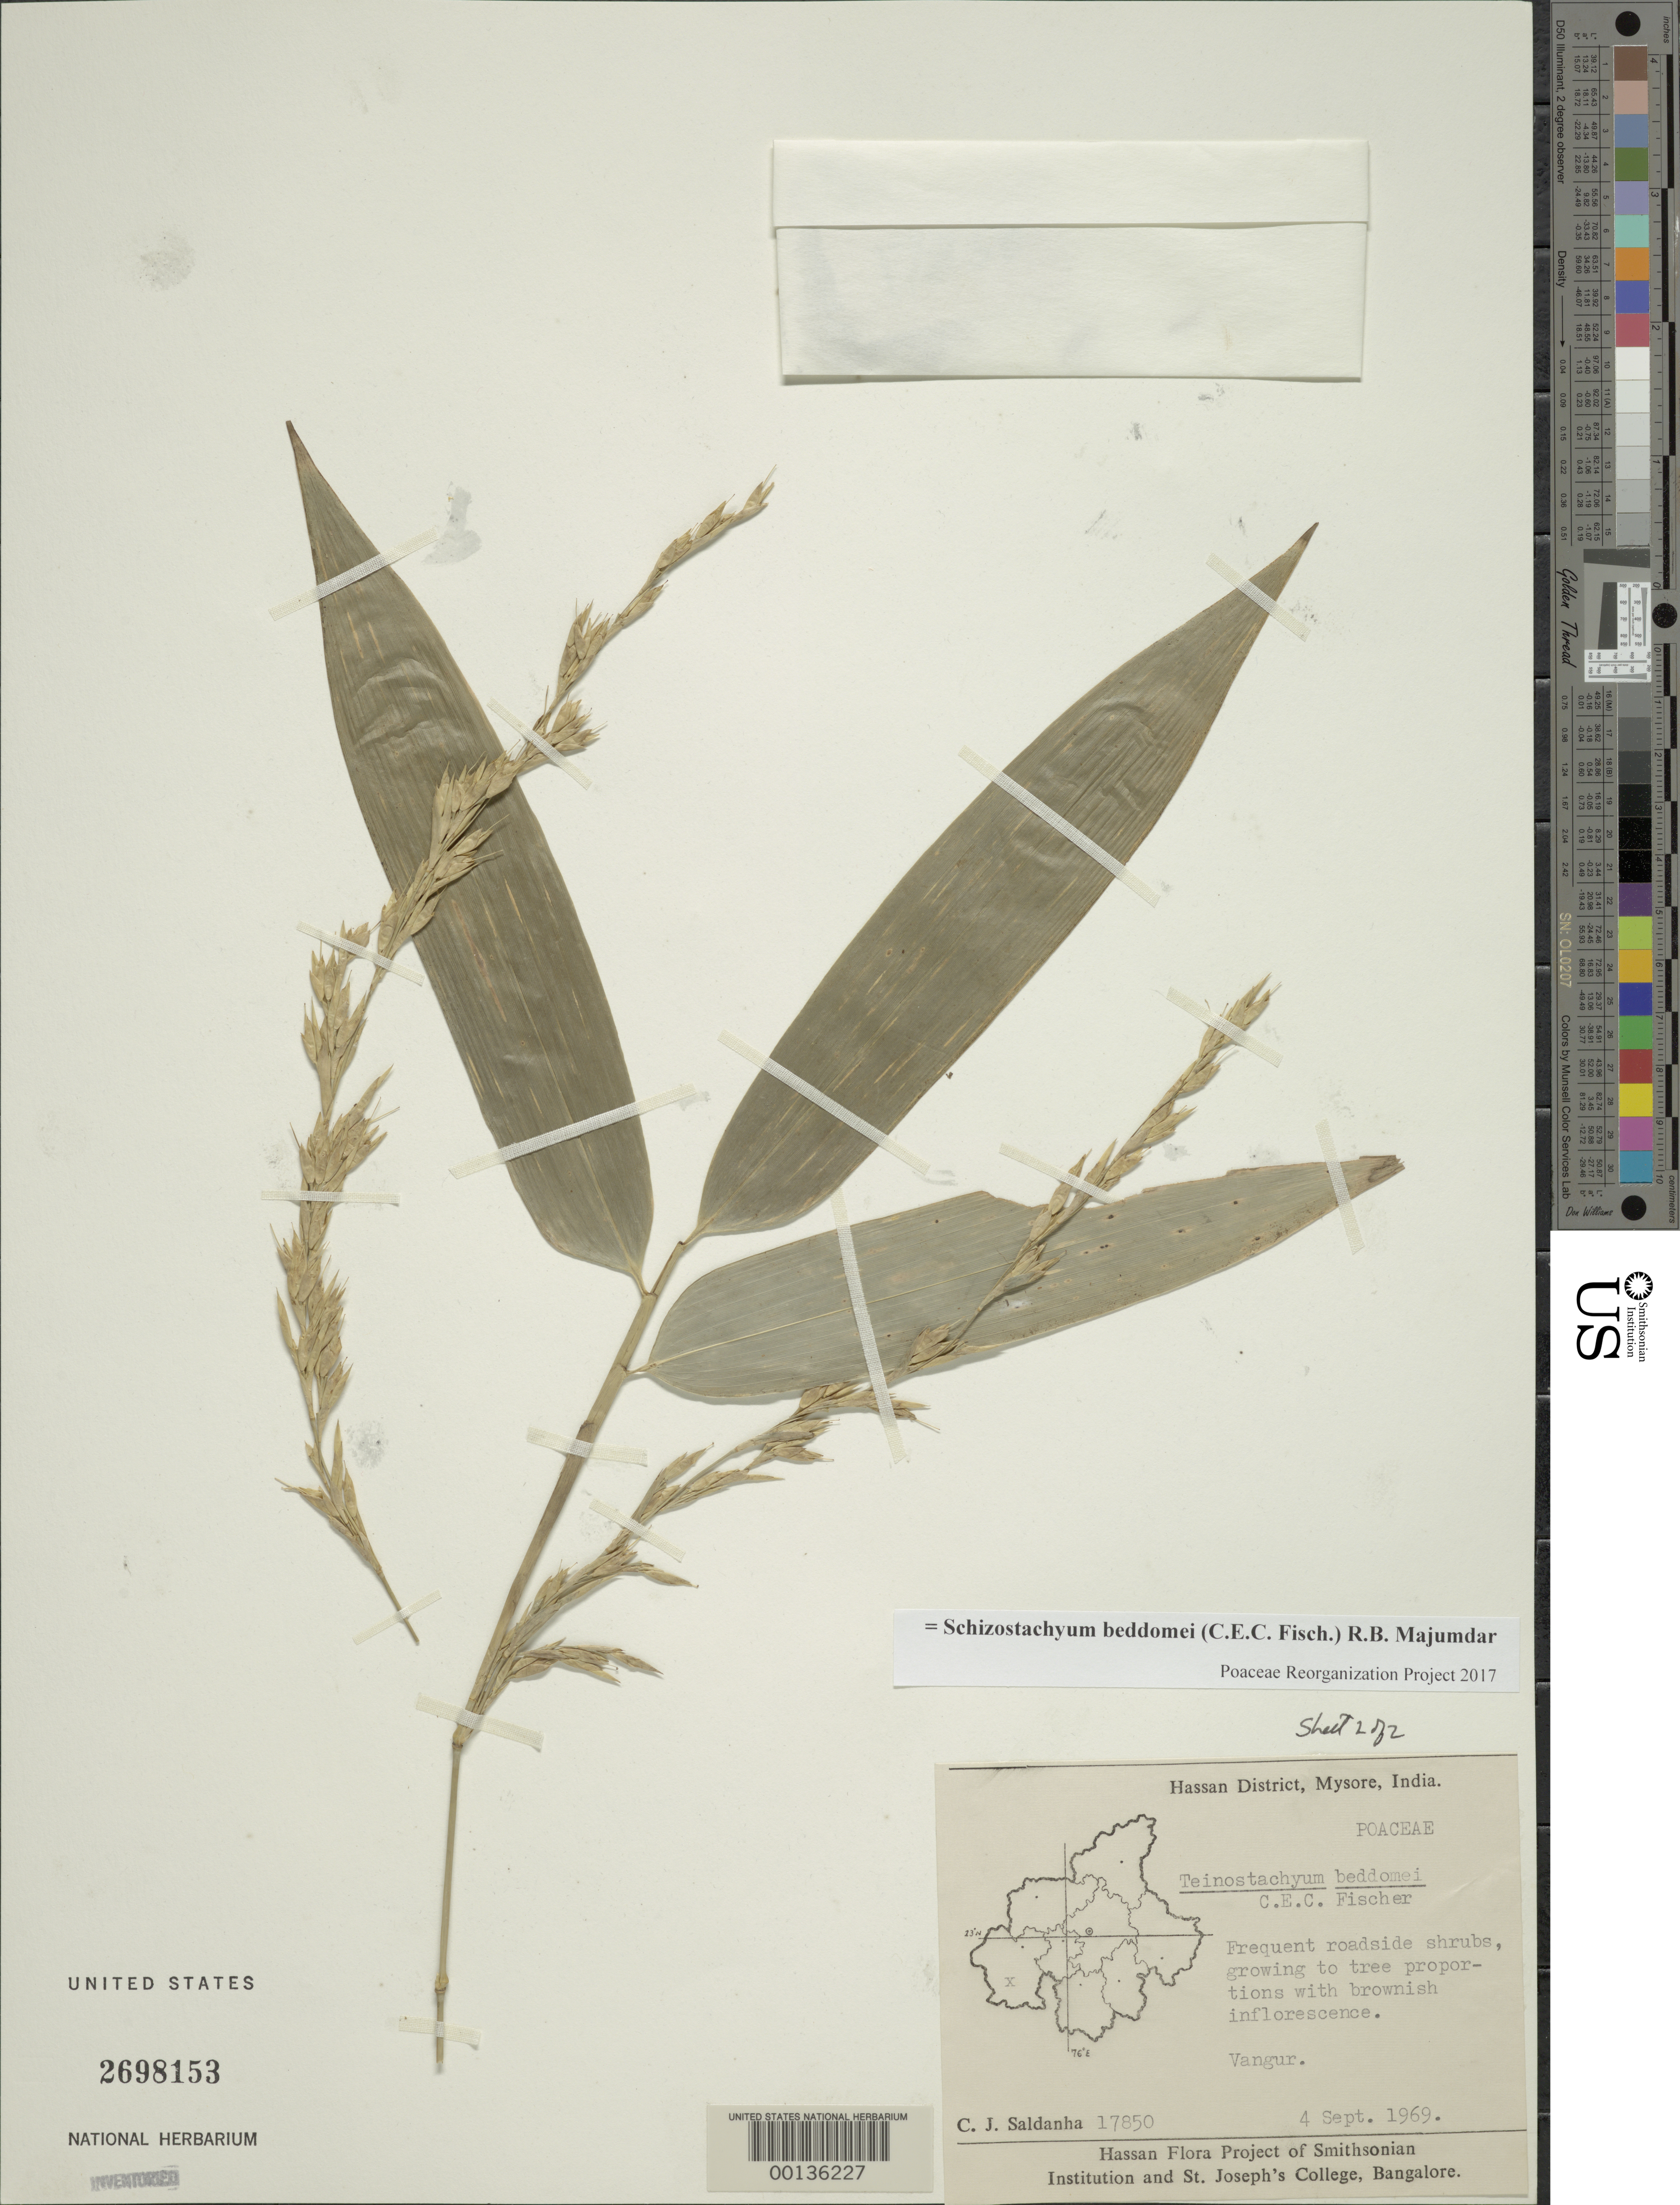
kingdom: Plantae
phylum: Tracheophyta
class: Liliopsida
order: Poales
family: Poaceae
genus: Schizostachyum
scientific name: Schizostachyum beddomei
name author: (C.E.C. Fisch.) R.B. Majumdar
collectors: C. J. Saldanha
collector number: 17850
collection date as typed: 04 Sep 1969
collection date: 1969-09-04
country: India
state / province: Karnataka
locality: Hassan, vangur, mysore state [mysore state = karnataka.]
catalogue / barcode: US 2698153